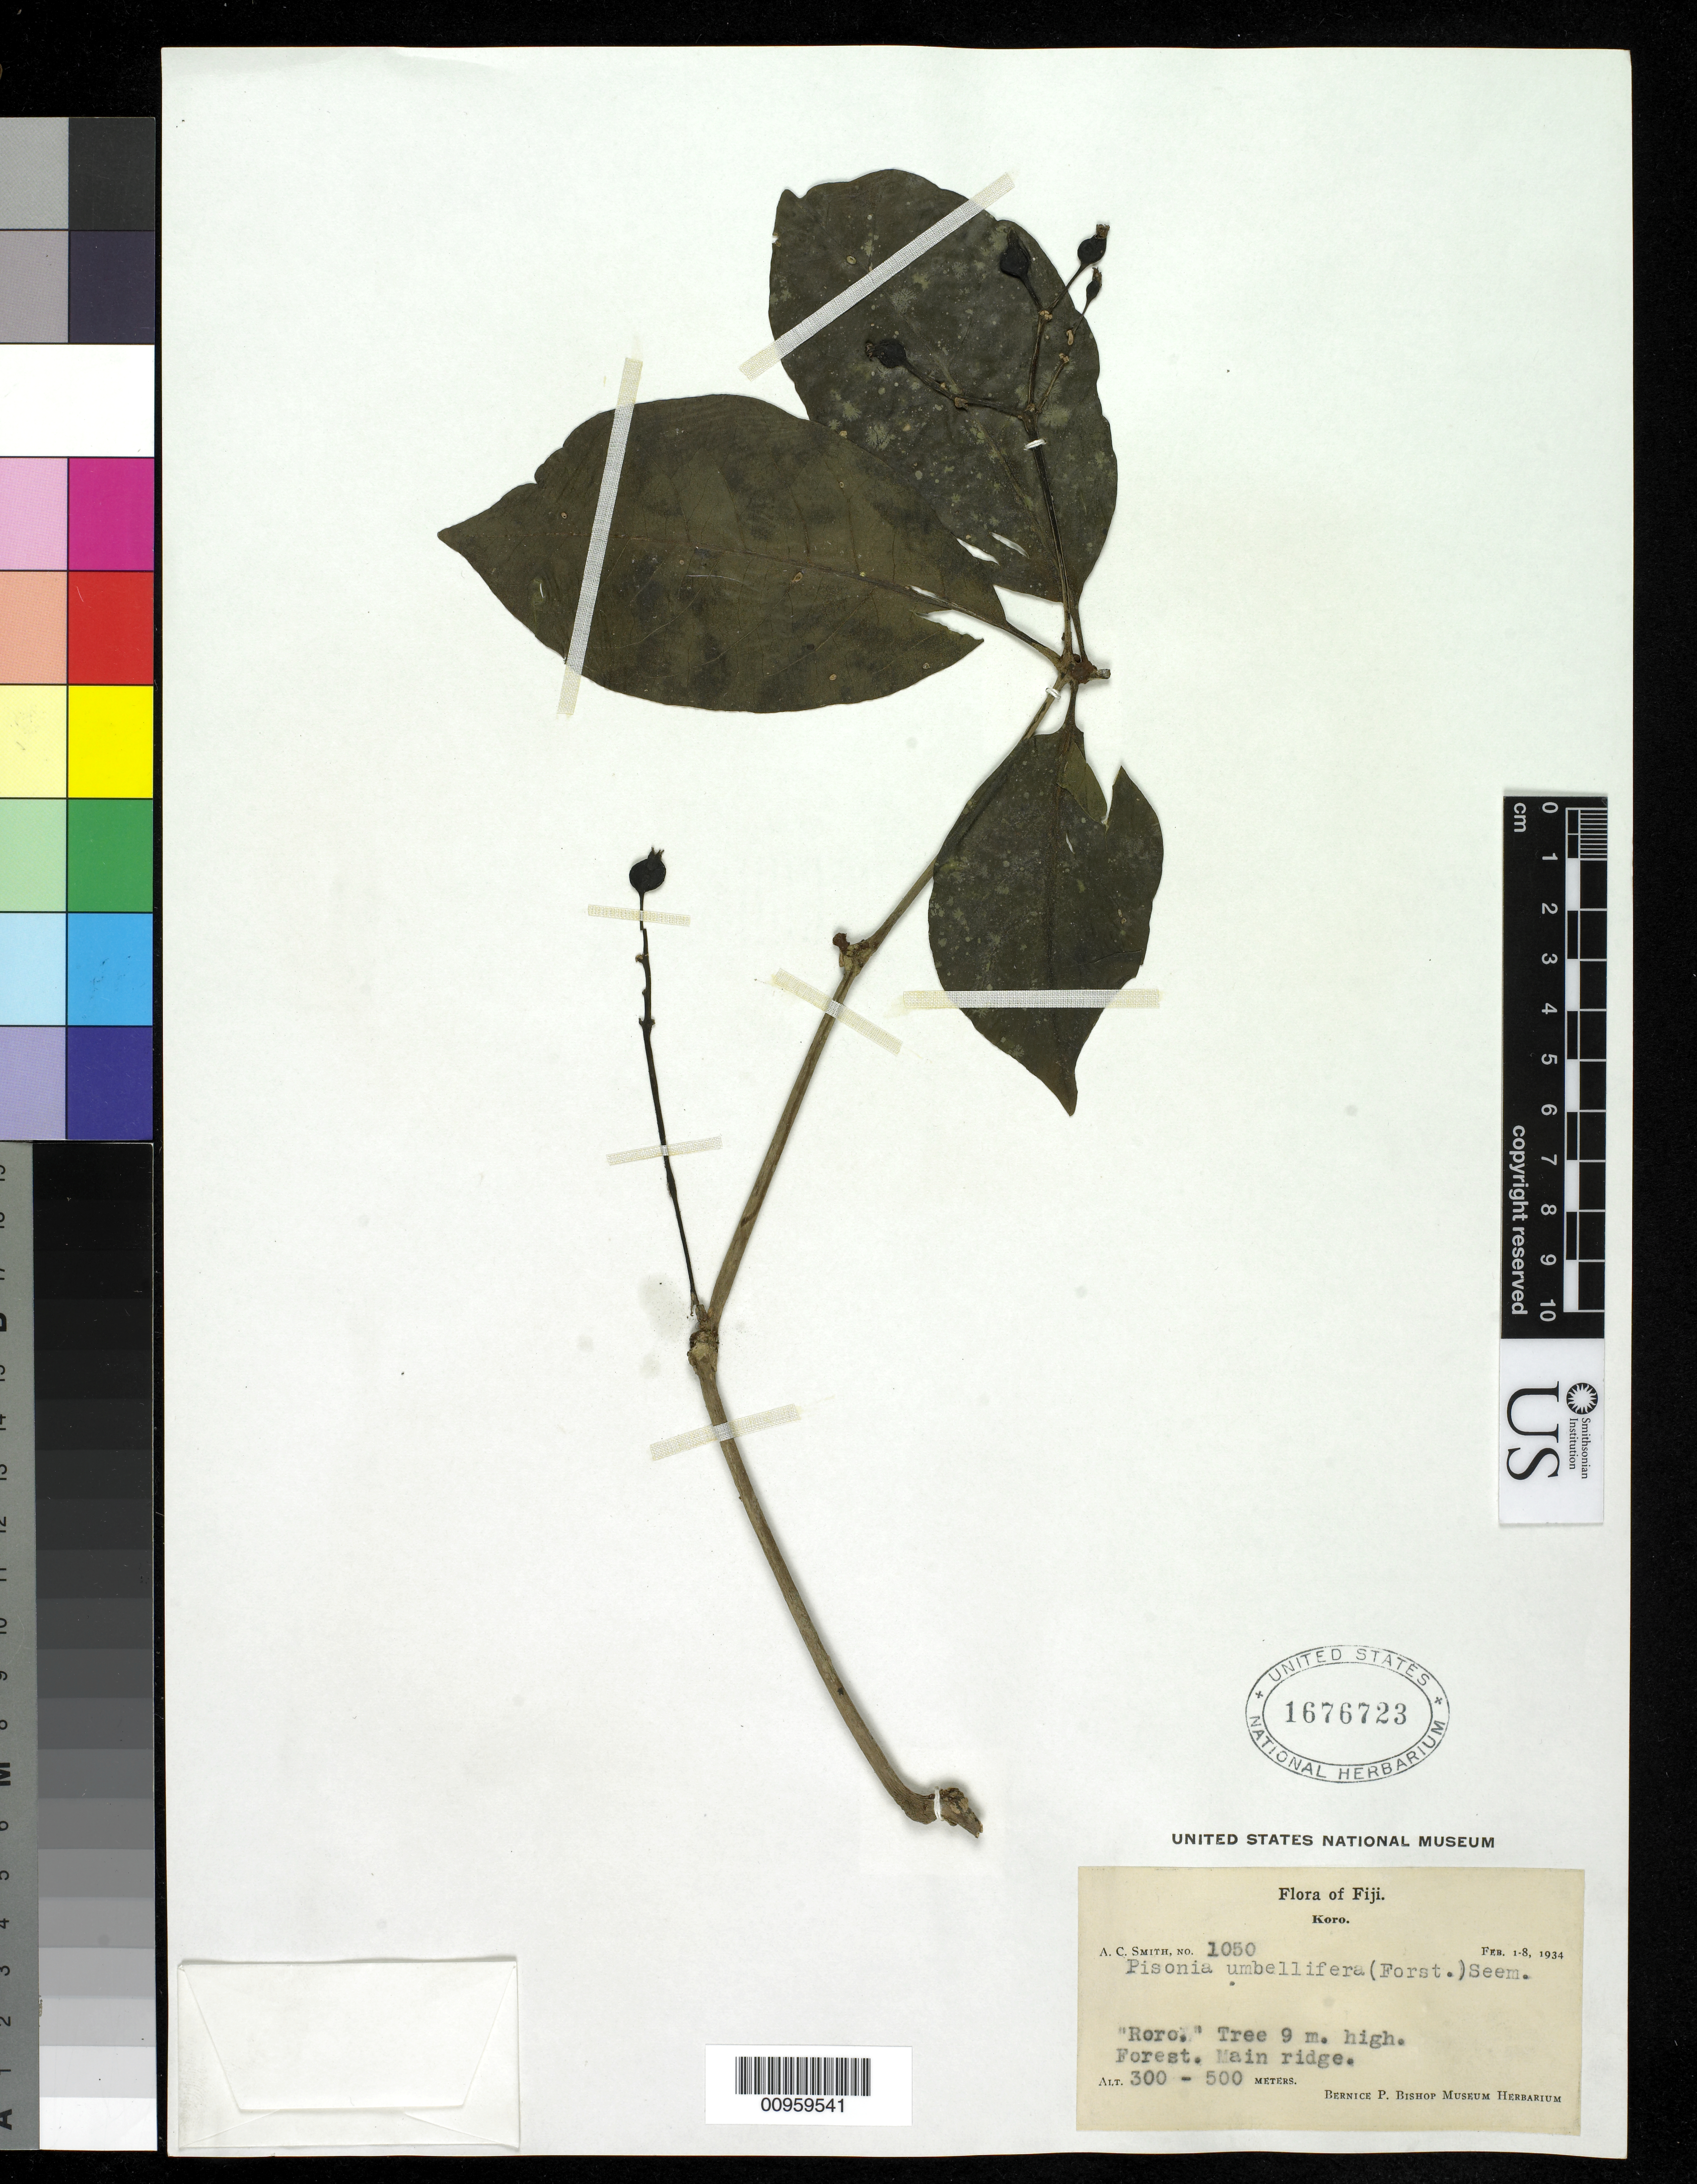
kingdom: Plantae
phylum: Tracheophyta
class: Magnoliopsida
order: Caryophyllales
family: Nyctaginaceae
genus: Ceodes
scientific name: Ceodes umbellifera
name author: J.R. Forst. & G. Forst.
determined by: Wagner, W. L., (BOT), Smithsonian Institution - National Museum of Natural History (UNITED STATES)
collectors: C. A. Smith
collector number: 1050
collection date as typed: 01 Feb 1934 to 08 Feb 1934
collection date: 1934-02-01/1934-02-08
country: Fiji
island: Koro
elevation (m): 300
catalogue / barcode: US 1676723